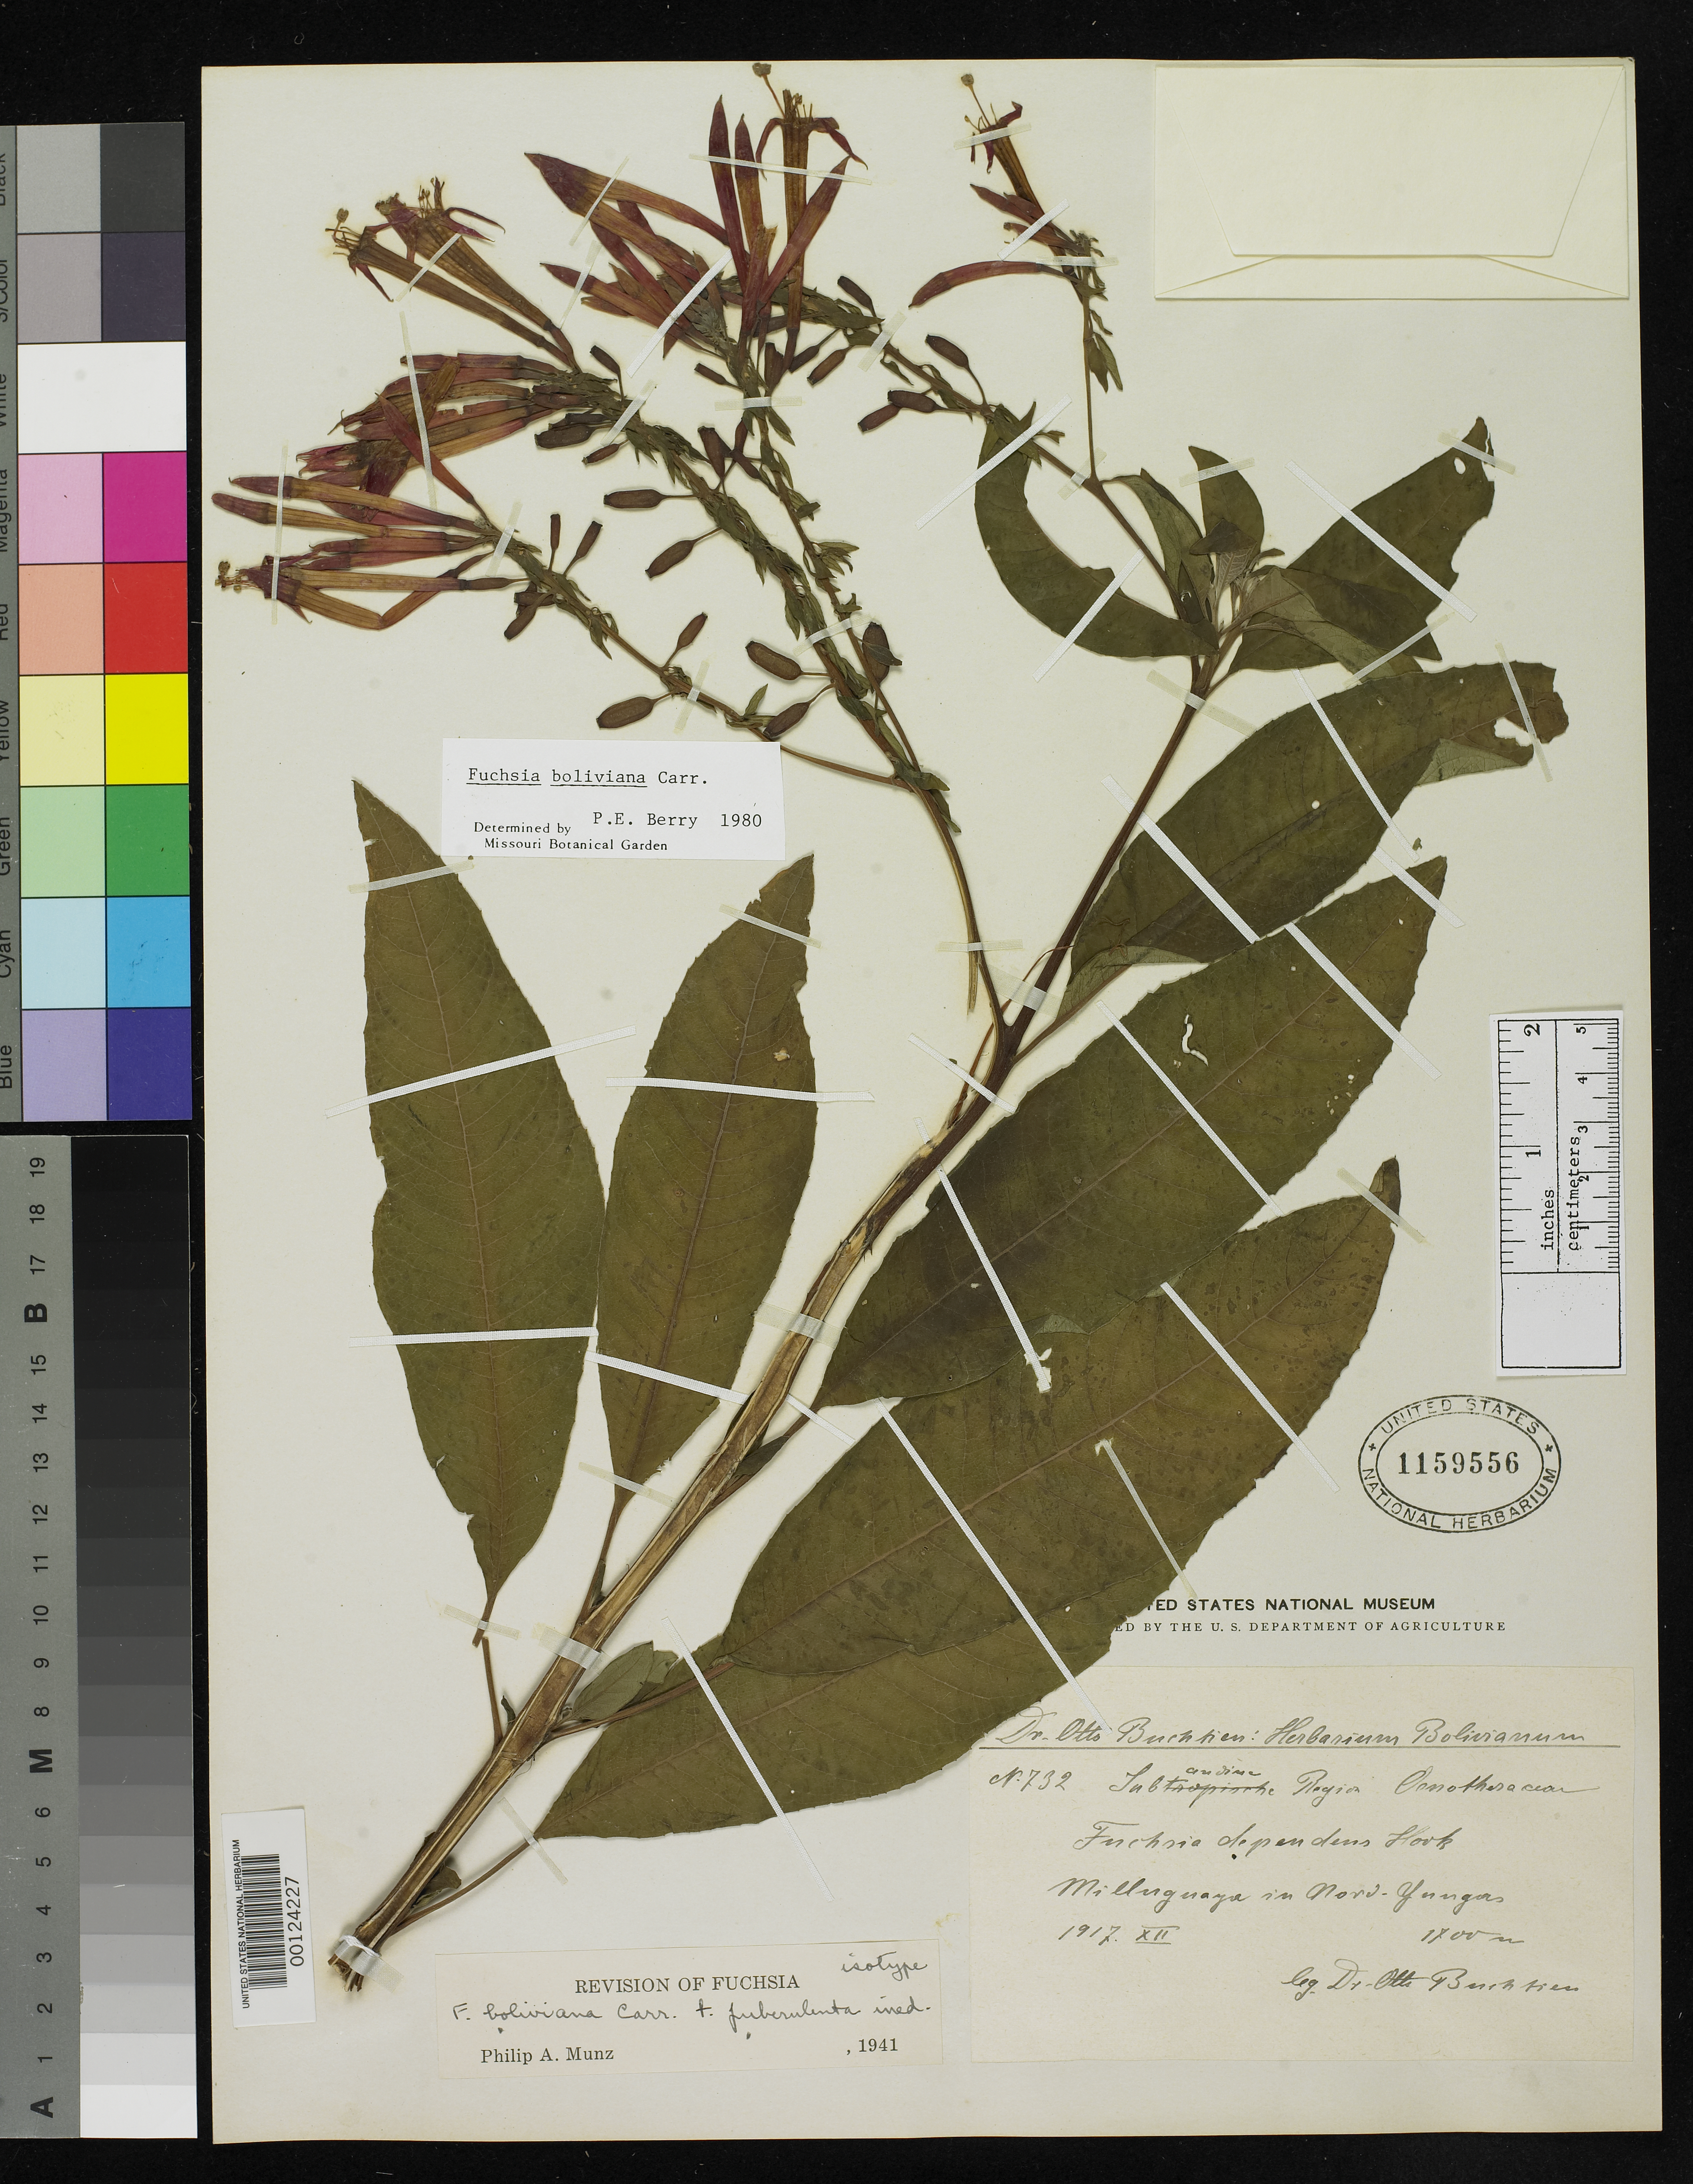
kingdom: Plantae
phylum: Tracheophyta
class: Magnoliopsida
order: Myrtales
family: Onagraceae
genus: Fuchsia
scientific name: Fuchsia boliviana f. puberulenta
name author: Munz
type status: Isotype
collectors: O. Buchtien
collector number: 732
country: Bolivia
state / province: La Paz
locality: Nor Yungas, Milluguaya.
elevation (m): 1800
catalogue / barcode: US 1159556